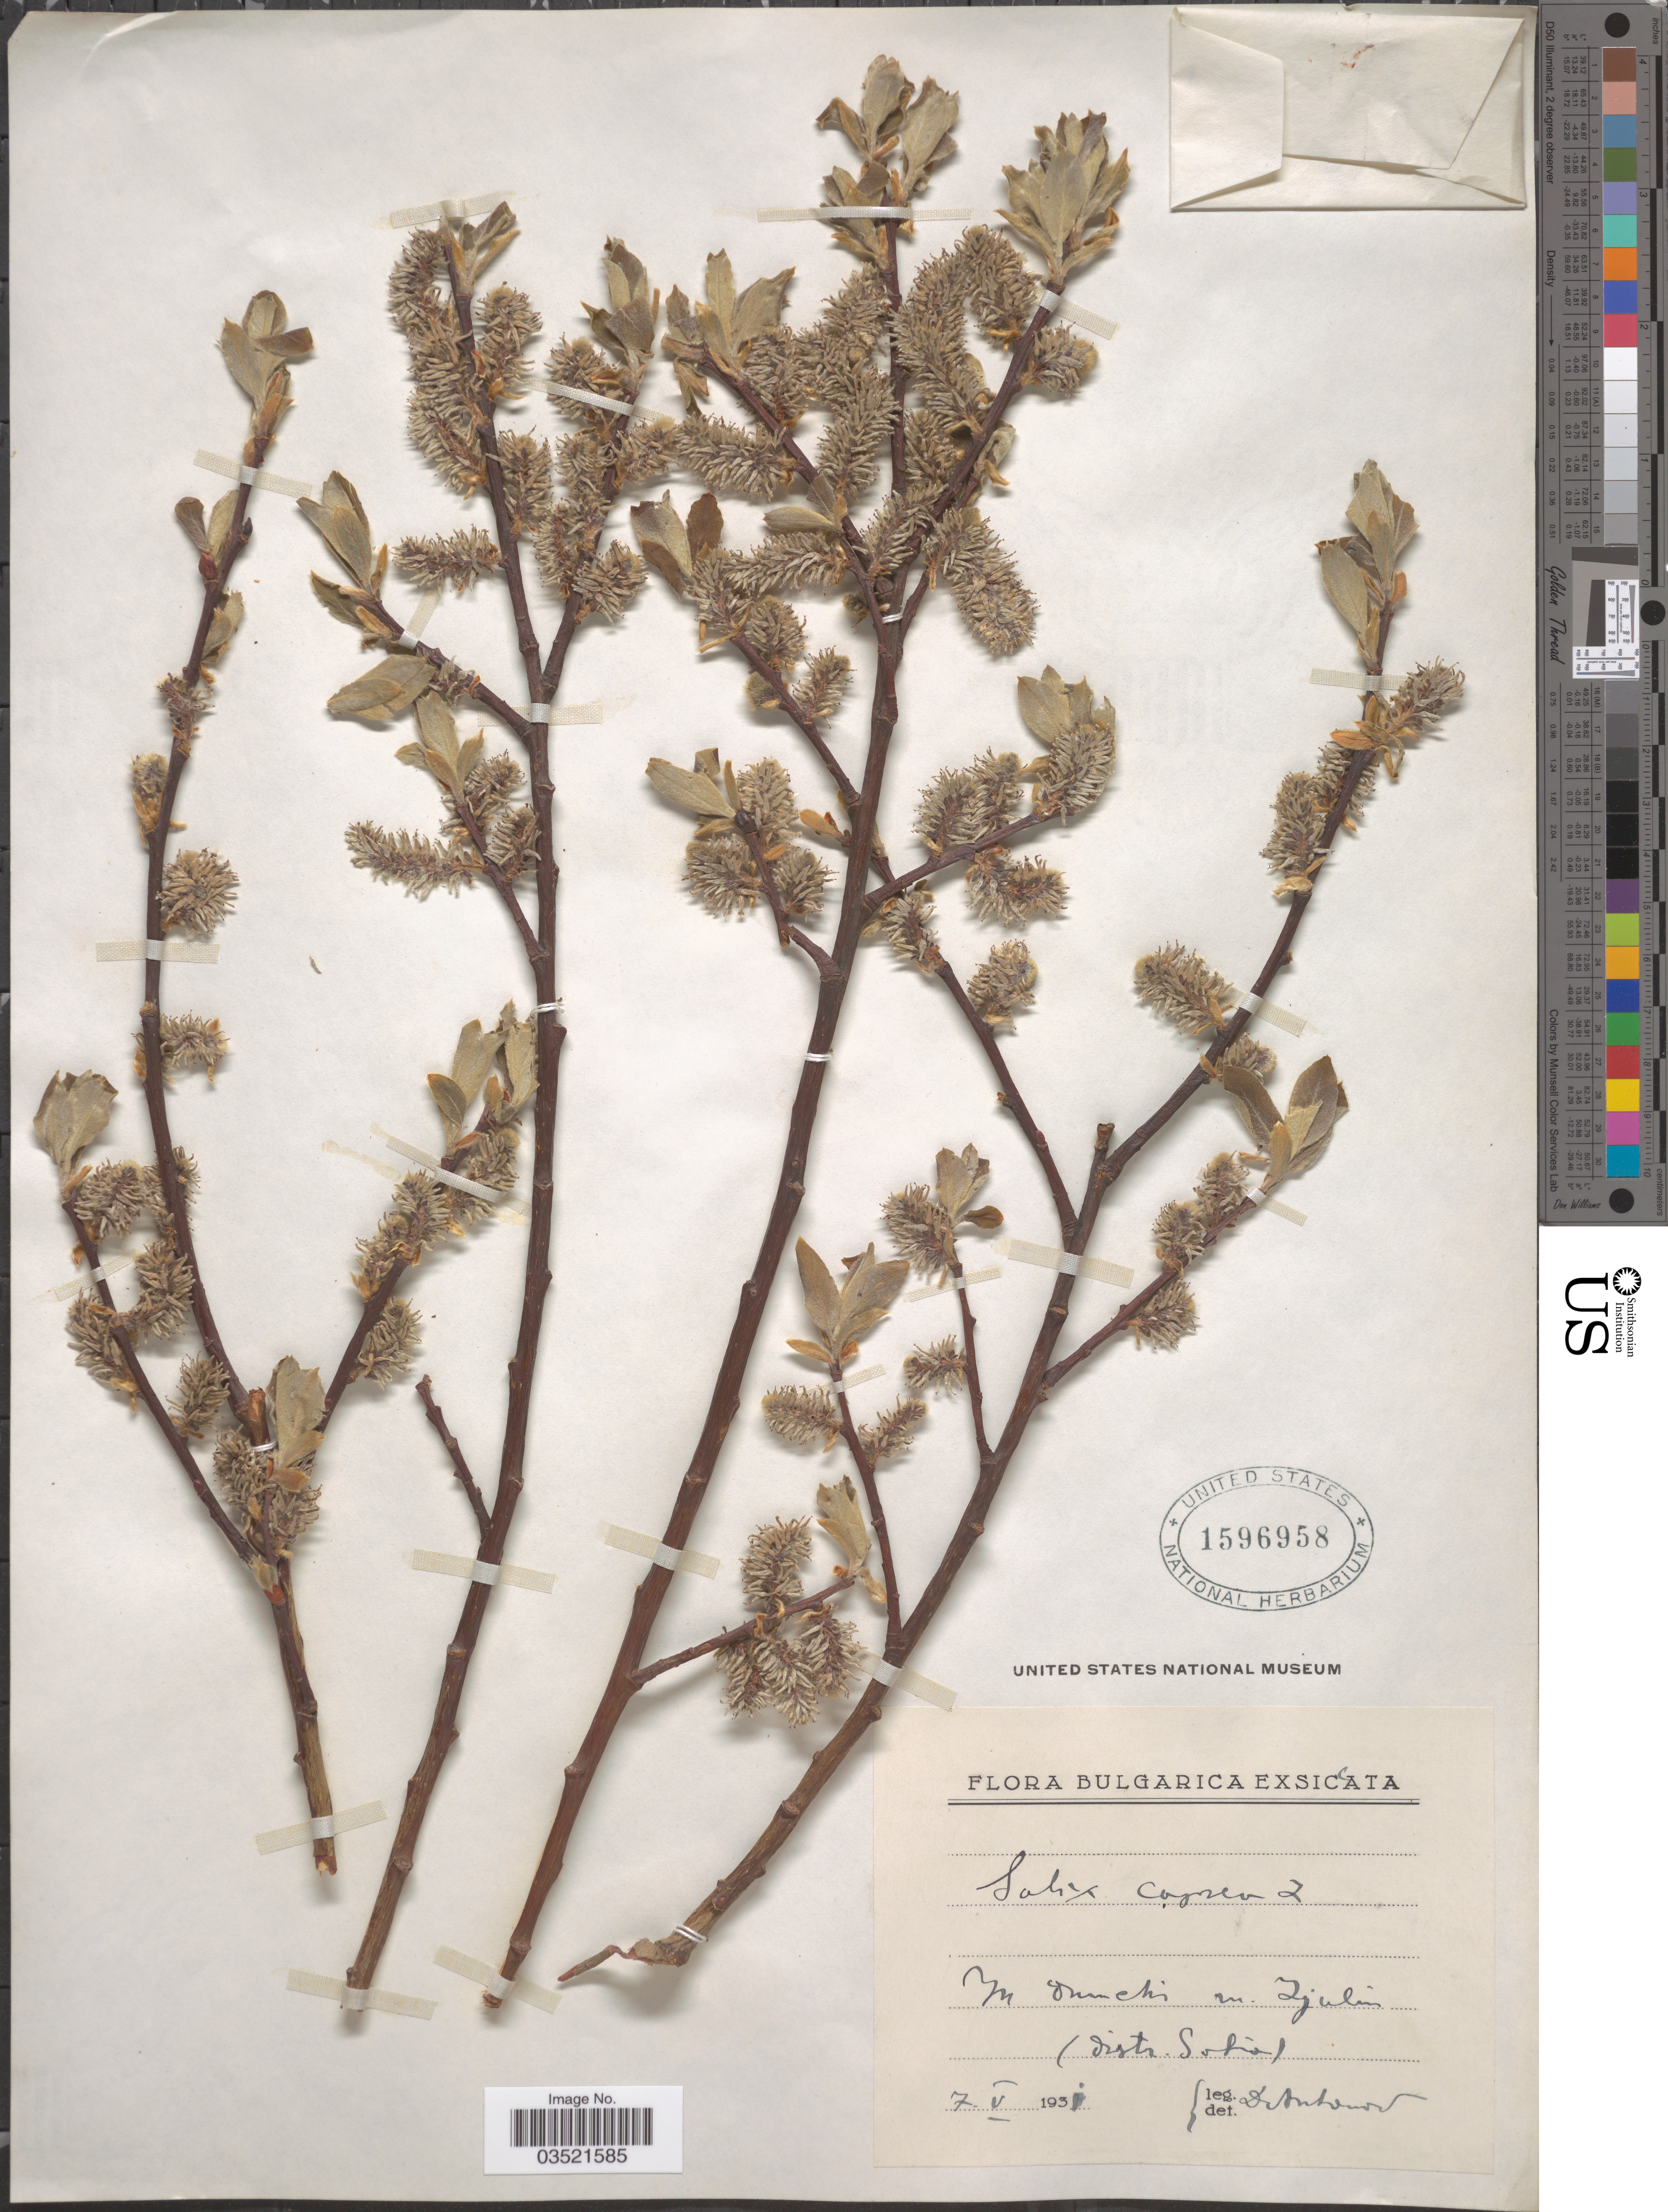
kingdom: Plantae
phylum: Tracheophyta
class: Magnoliopsida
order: Malpighiales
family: Salicaceae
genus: Salix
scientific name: Salix caprea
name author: L.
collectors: D. Antonov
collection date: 1931-05-07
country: Bulgaria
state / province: Sofia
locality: M Dunchi in. Zjulm. [interpreted] (Distr. Sofia).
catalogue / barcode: US 1596958